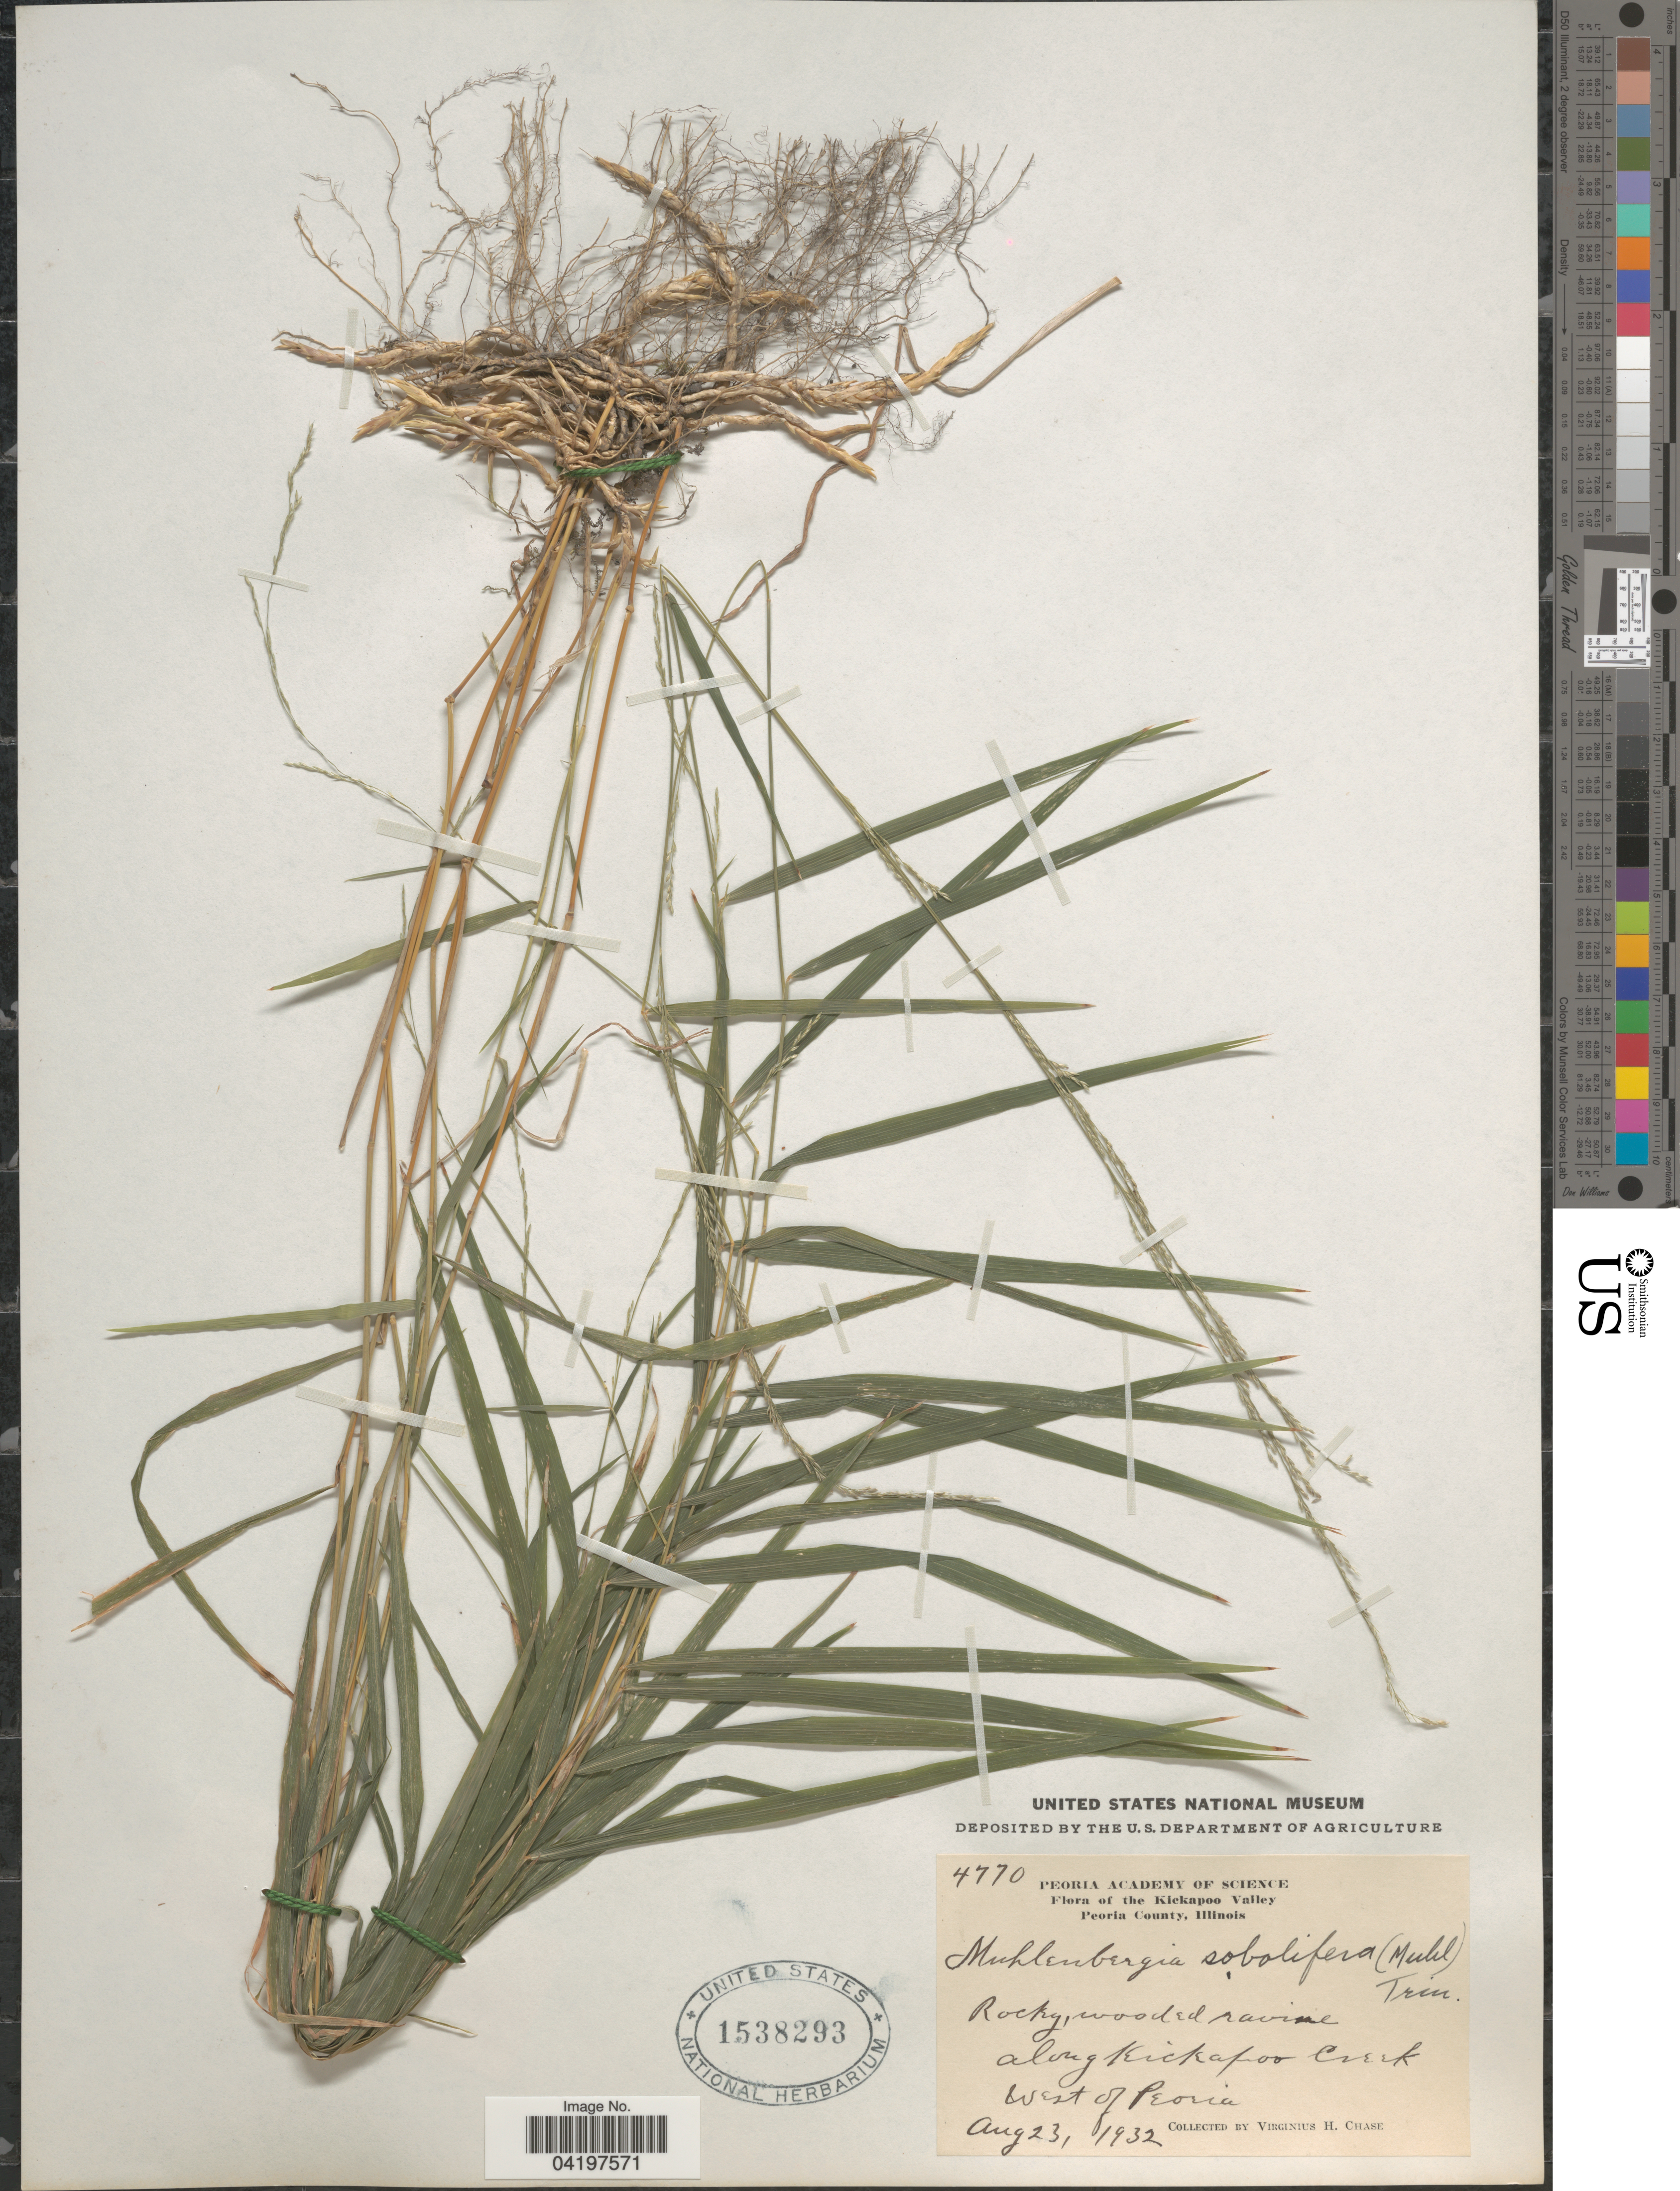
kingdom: Plantae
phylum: Tracheophyta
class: Liliopsida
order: Poales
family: Poaceae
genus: Muhlenbergia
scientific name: Muhlenbergia sobolifera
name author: (Muhl. ex Willd.) Trin.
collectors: V. H. Chase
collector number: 4770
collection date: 1932-08-23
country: United States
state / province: Illinois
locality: The Kickapoo Valley. Peoria County. Rocky, wooded ravine. Along Kickapoo Creek. West of Peoria.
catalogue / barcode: US 1538293